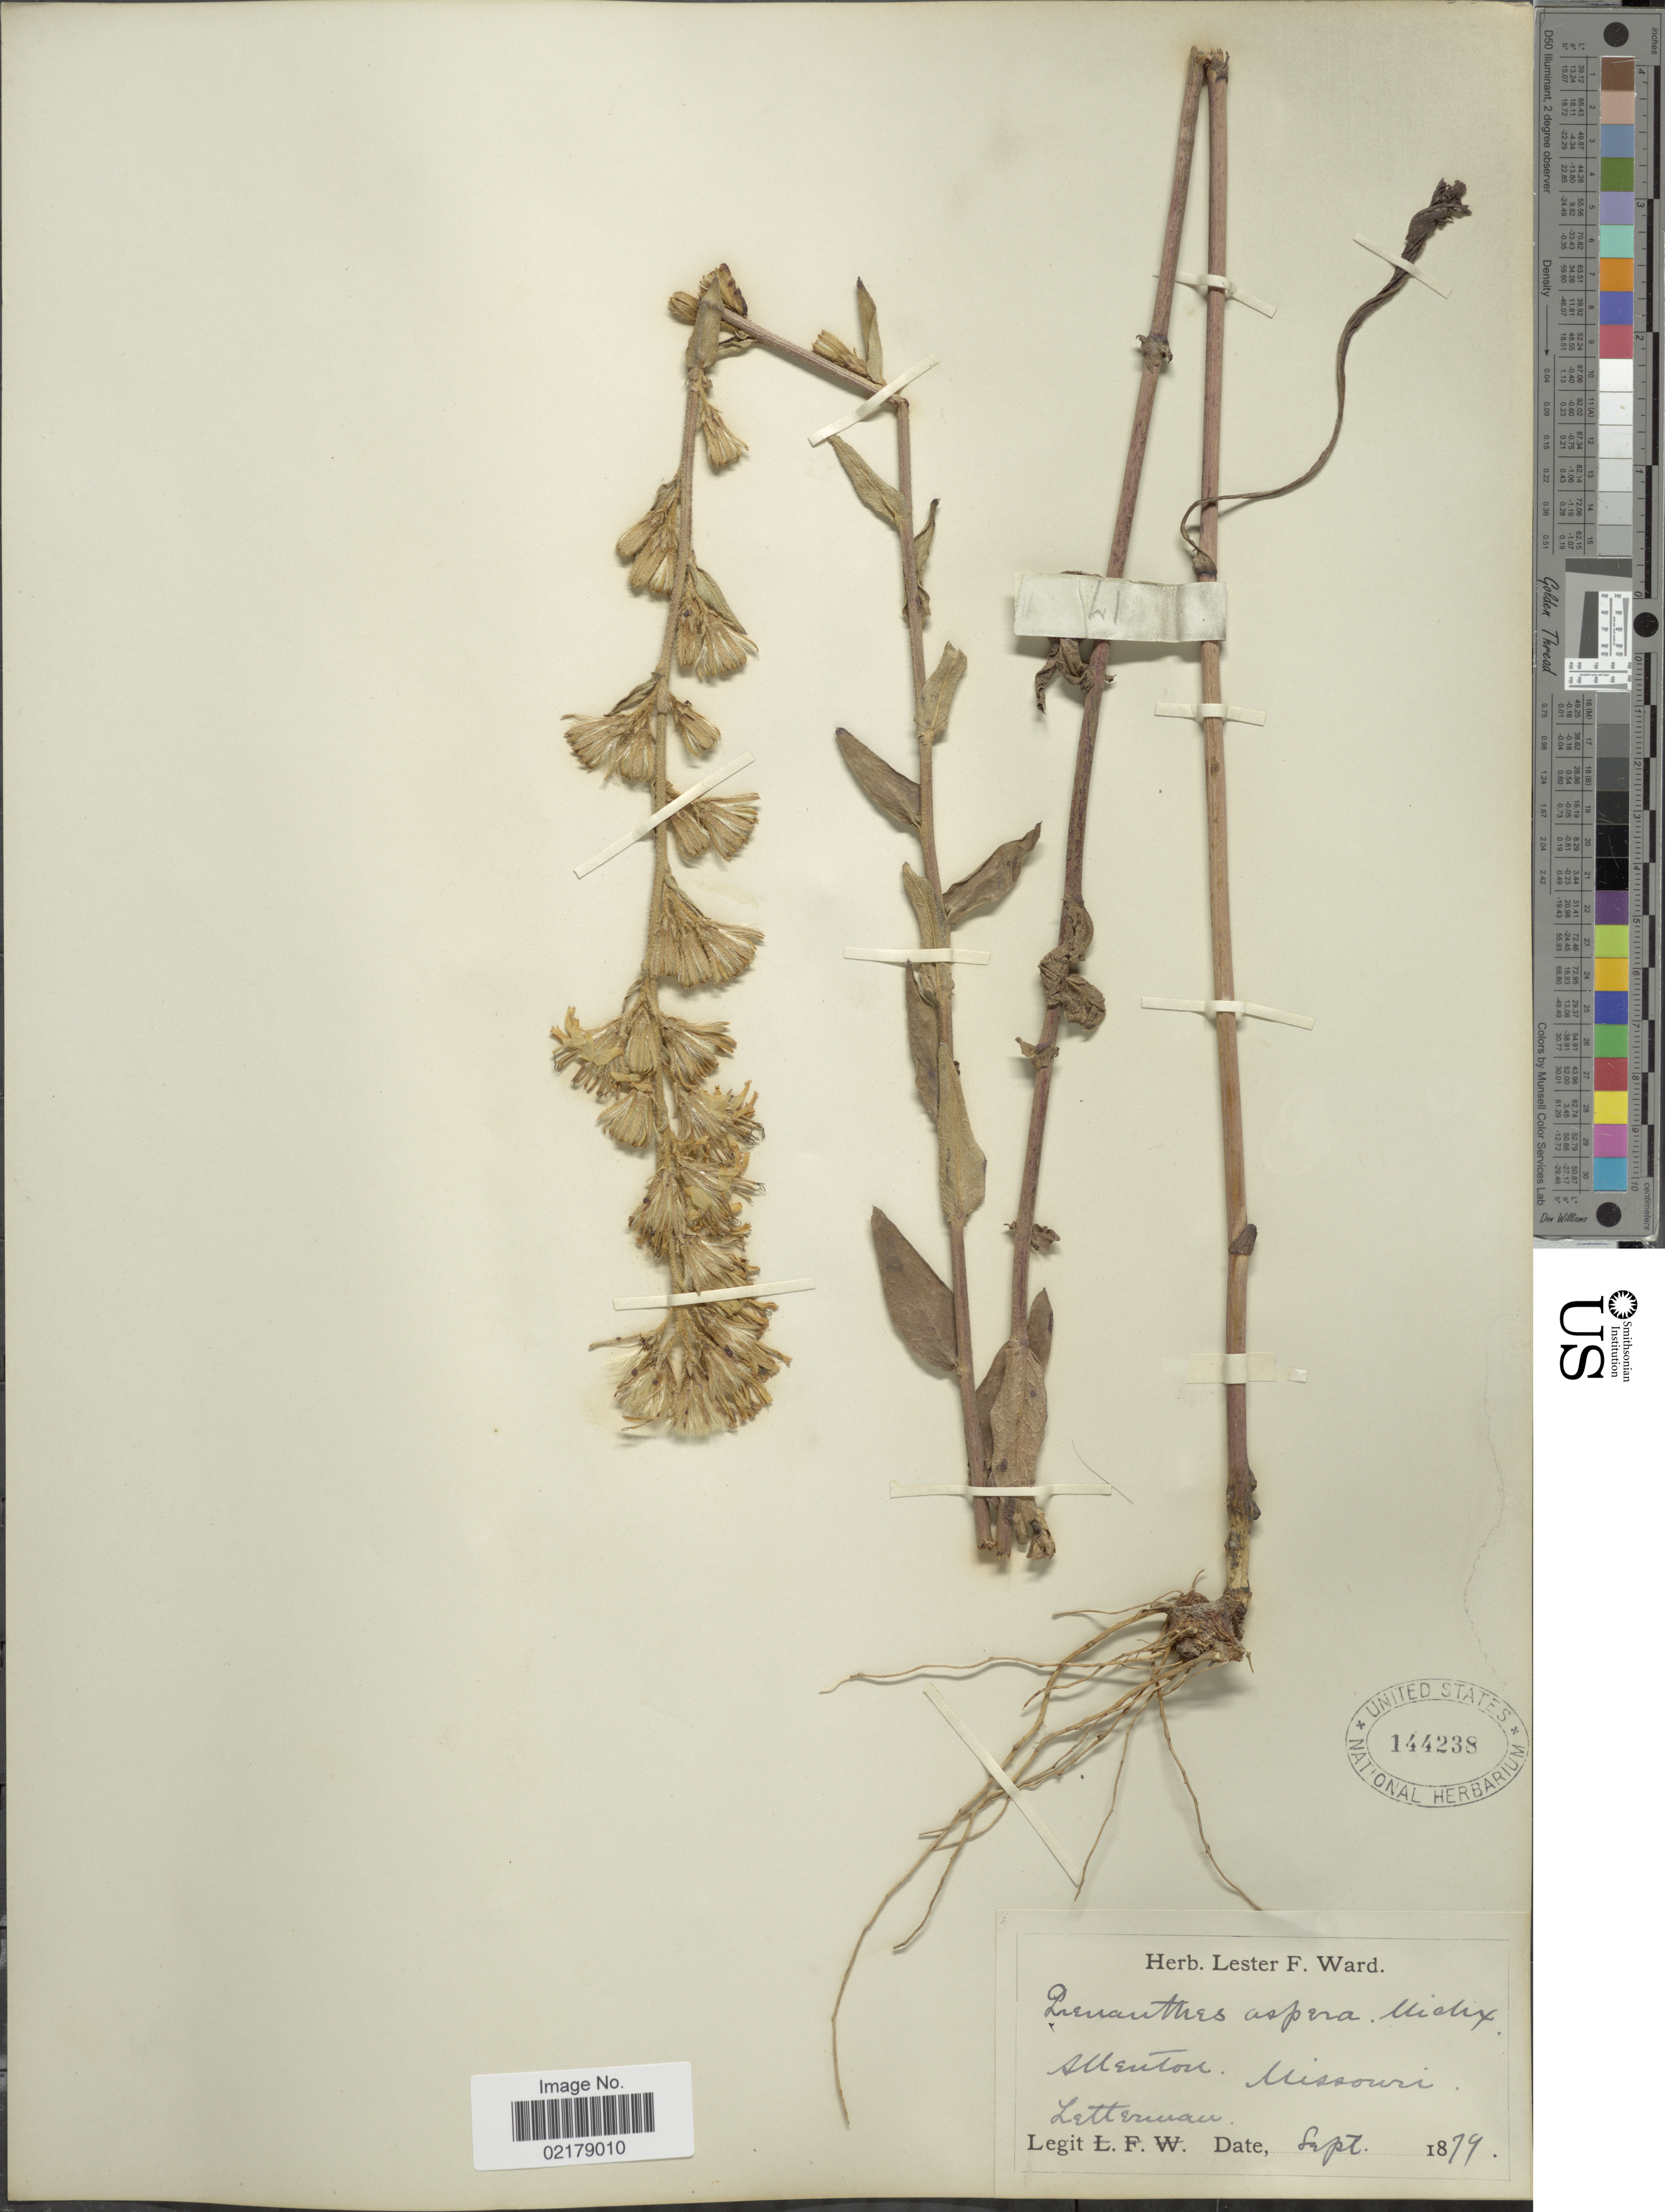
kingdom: Plantae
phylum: Tracheophyta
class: Magnoliopsida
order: Asterales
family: Asteraceae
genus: Nabalus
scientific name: Nabalus asper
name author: (Michx.) Torr. & A. Gray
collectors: Letterman, --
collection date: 1879-09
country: United States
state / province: Missouri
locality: Allenton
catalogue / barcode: US 144238